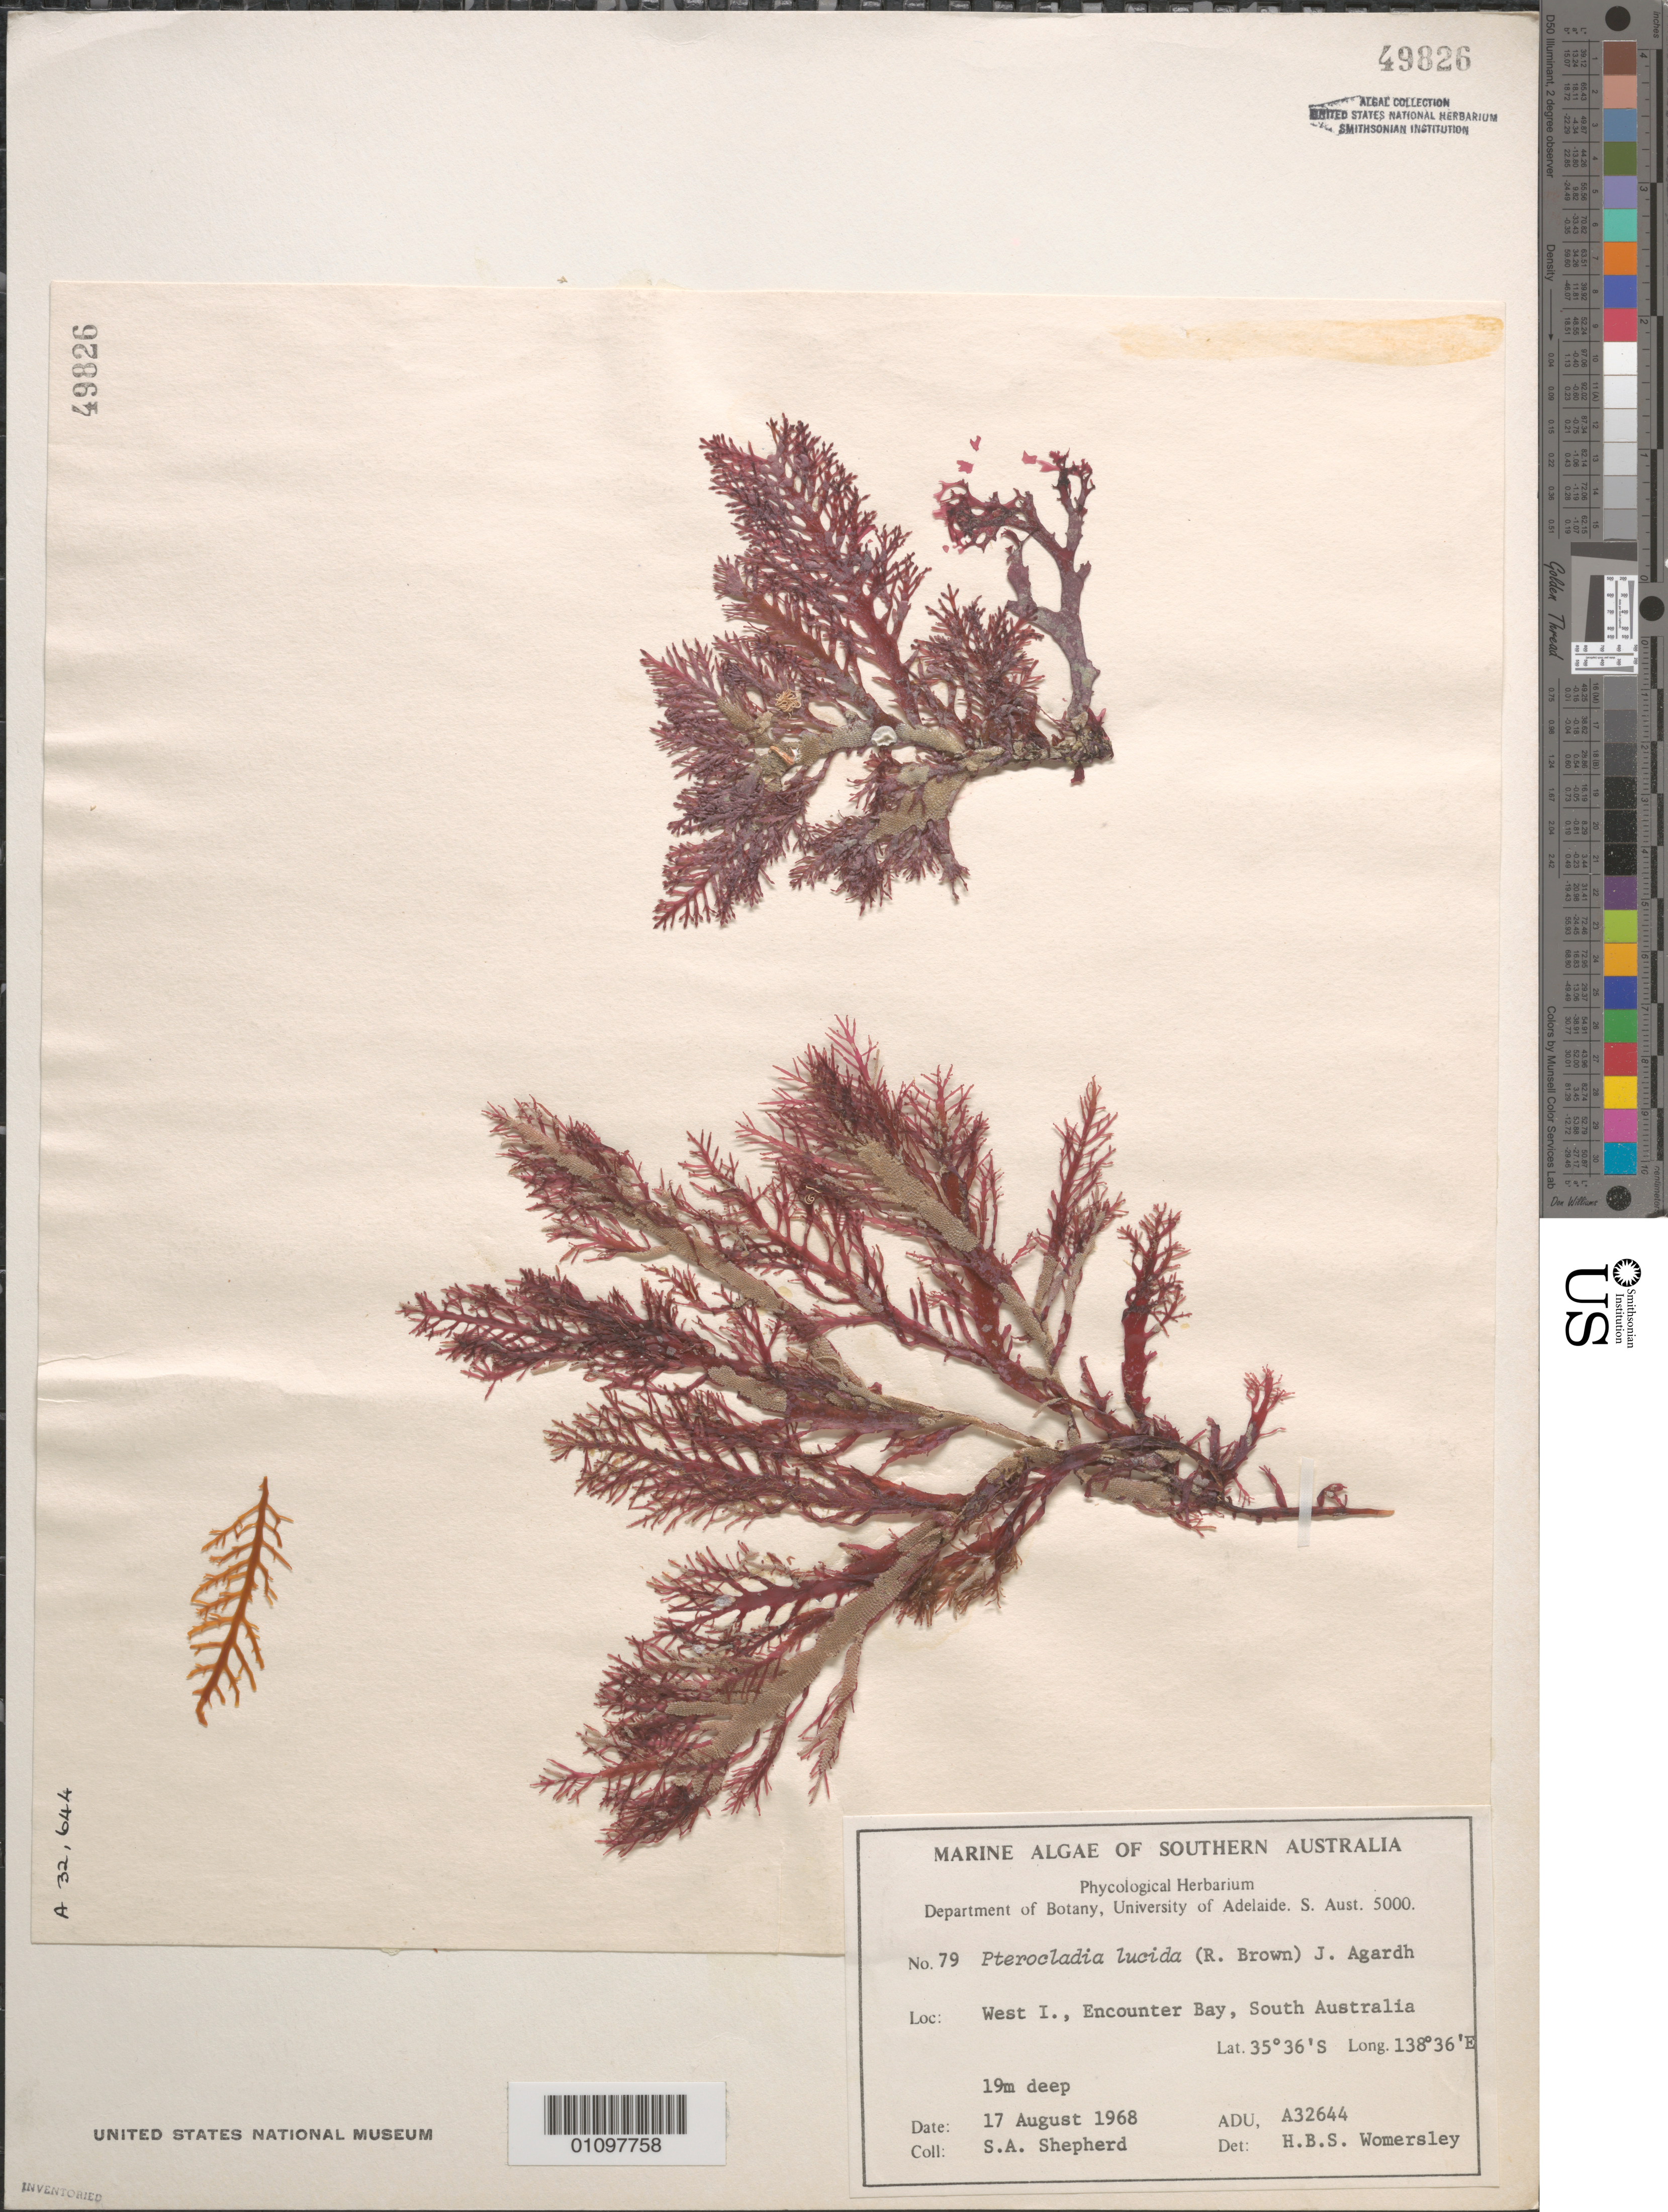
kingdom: Plantae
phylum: Rhodophyta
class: Florideophyceae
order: Gelidiales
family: Pterocladiaceae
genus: Pterocladia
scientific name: Pterocladia lucida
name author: (R. Br. ex Turner) J. Agardh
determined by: Womersley, H. B. S.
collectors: S. Shepherd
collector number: A32644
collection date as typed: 17 Aug 1968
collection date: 1968-08-17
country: Australia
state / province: South Australia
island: West Island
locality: Encounter Bay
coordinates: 35 36'S, 138 36'E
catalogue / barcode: US 49826